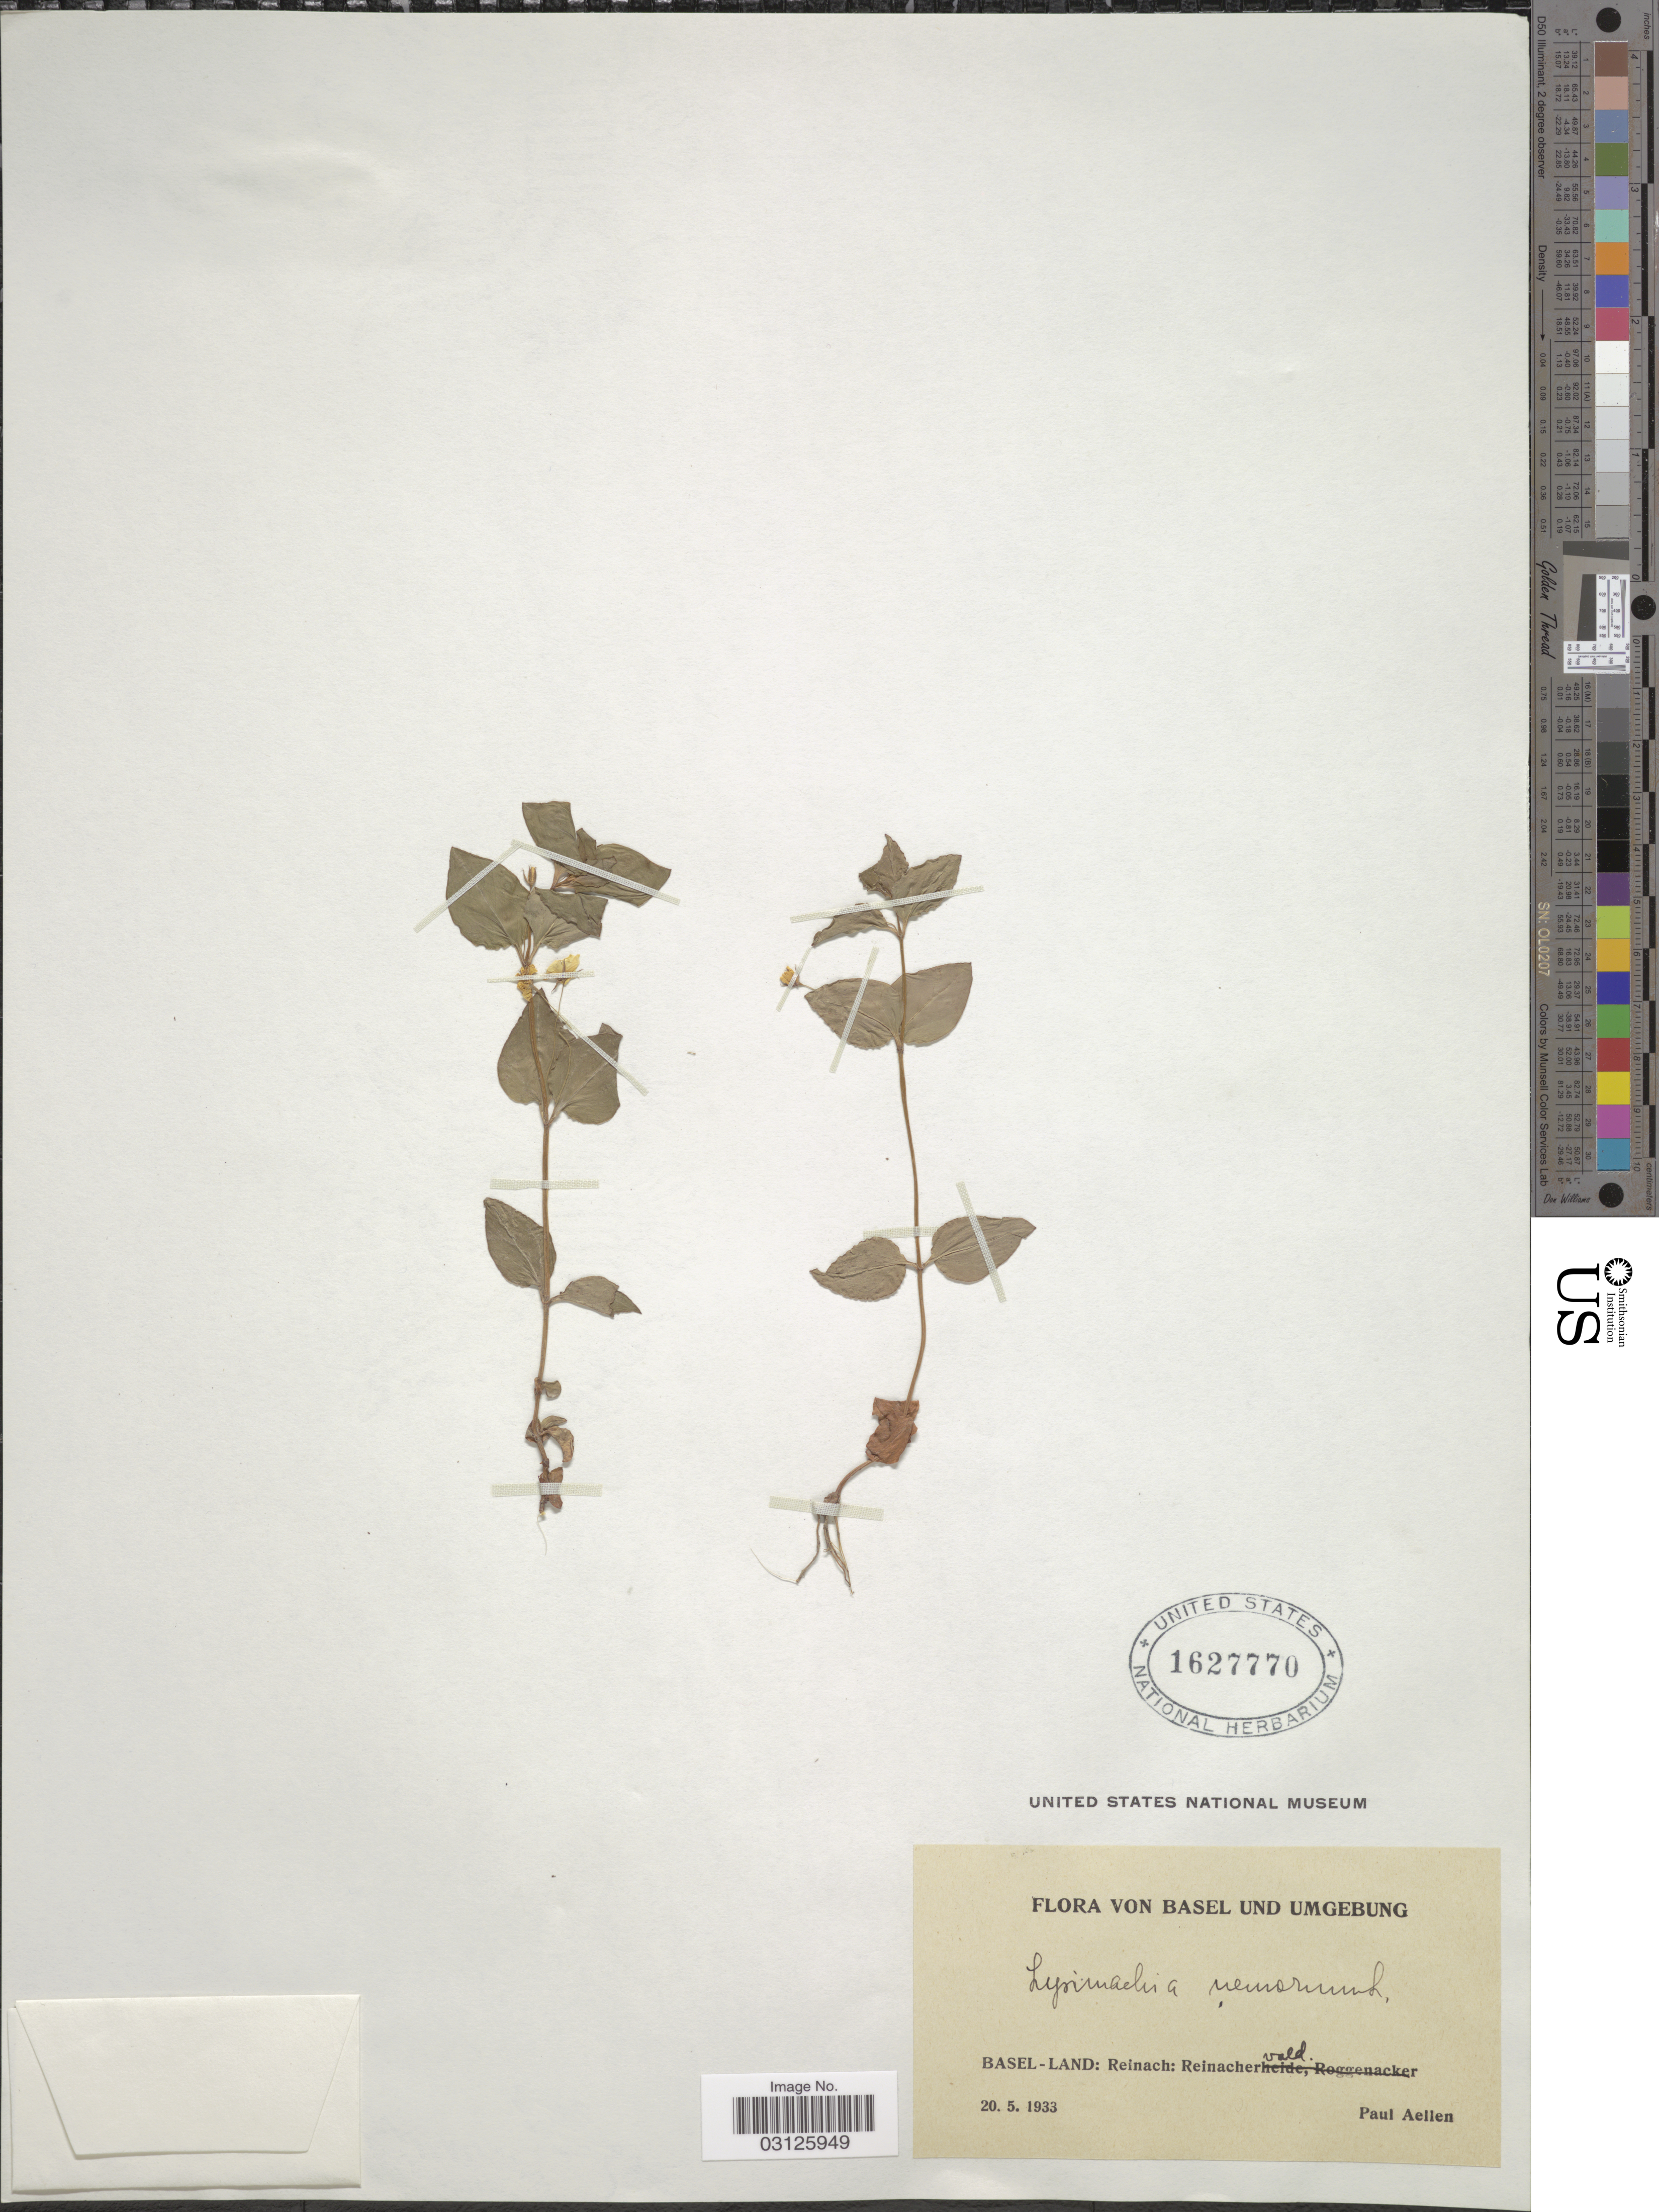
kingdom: Plantae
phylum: Tracheophyta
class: Magnoliopsida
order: Ericales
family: Primulaceae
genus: Lysimachia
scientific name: Lysimachia nemorum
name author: L.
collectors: P. Aellen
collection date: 1933-05-20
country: Switzerland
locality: Basel und umgebung. Basel-Land: Reinach: Reinacherwald.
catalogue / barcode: US 1627770